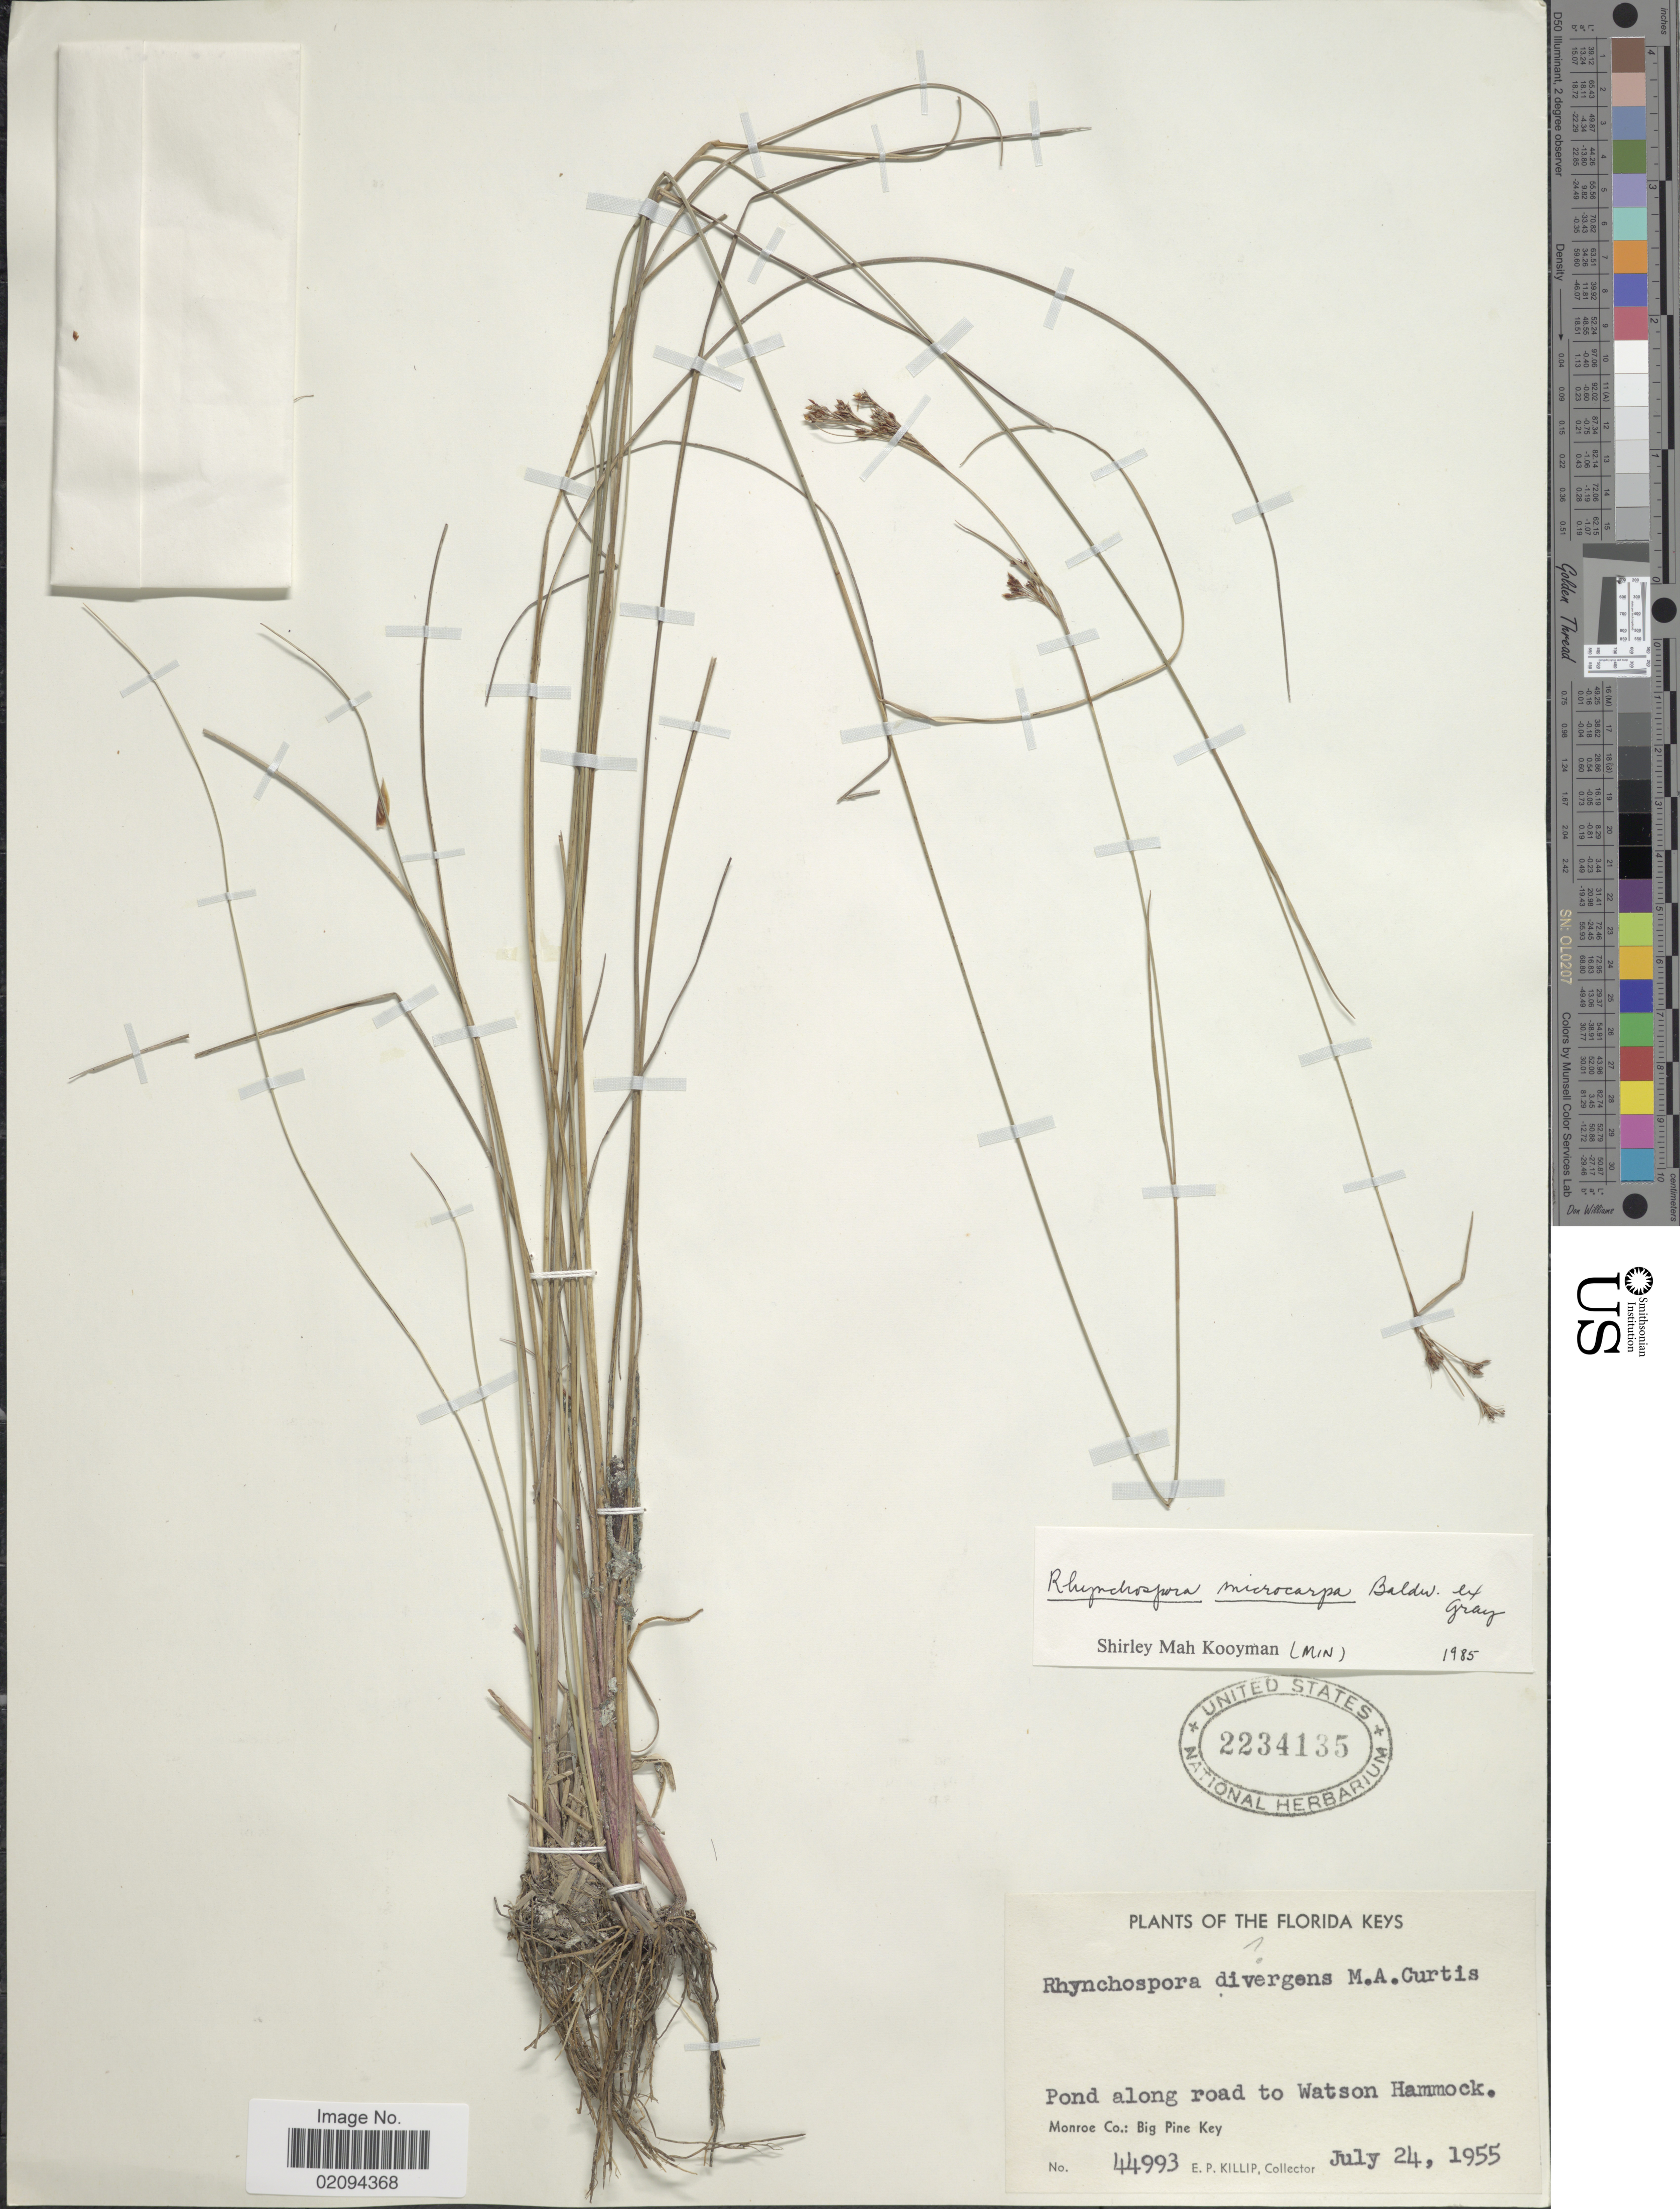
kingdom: Plantae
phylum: Tracheophyta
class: Liliopsida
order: Poales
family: Cyperaceae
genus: Rhynchospora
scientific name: Rhynchospora microcarpa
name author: Baldwin ex A. Gray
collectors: E. P. Killip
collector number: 44993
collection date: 1955-07-24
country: United States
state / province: Florida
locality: Florida Keys. Pond along road to Watson Hammock. Monroe Co.: Big Pine Key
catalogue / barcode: US 2234135